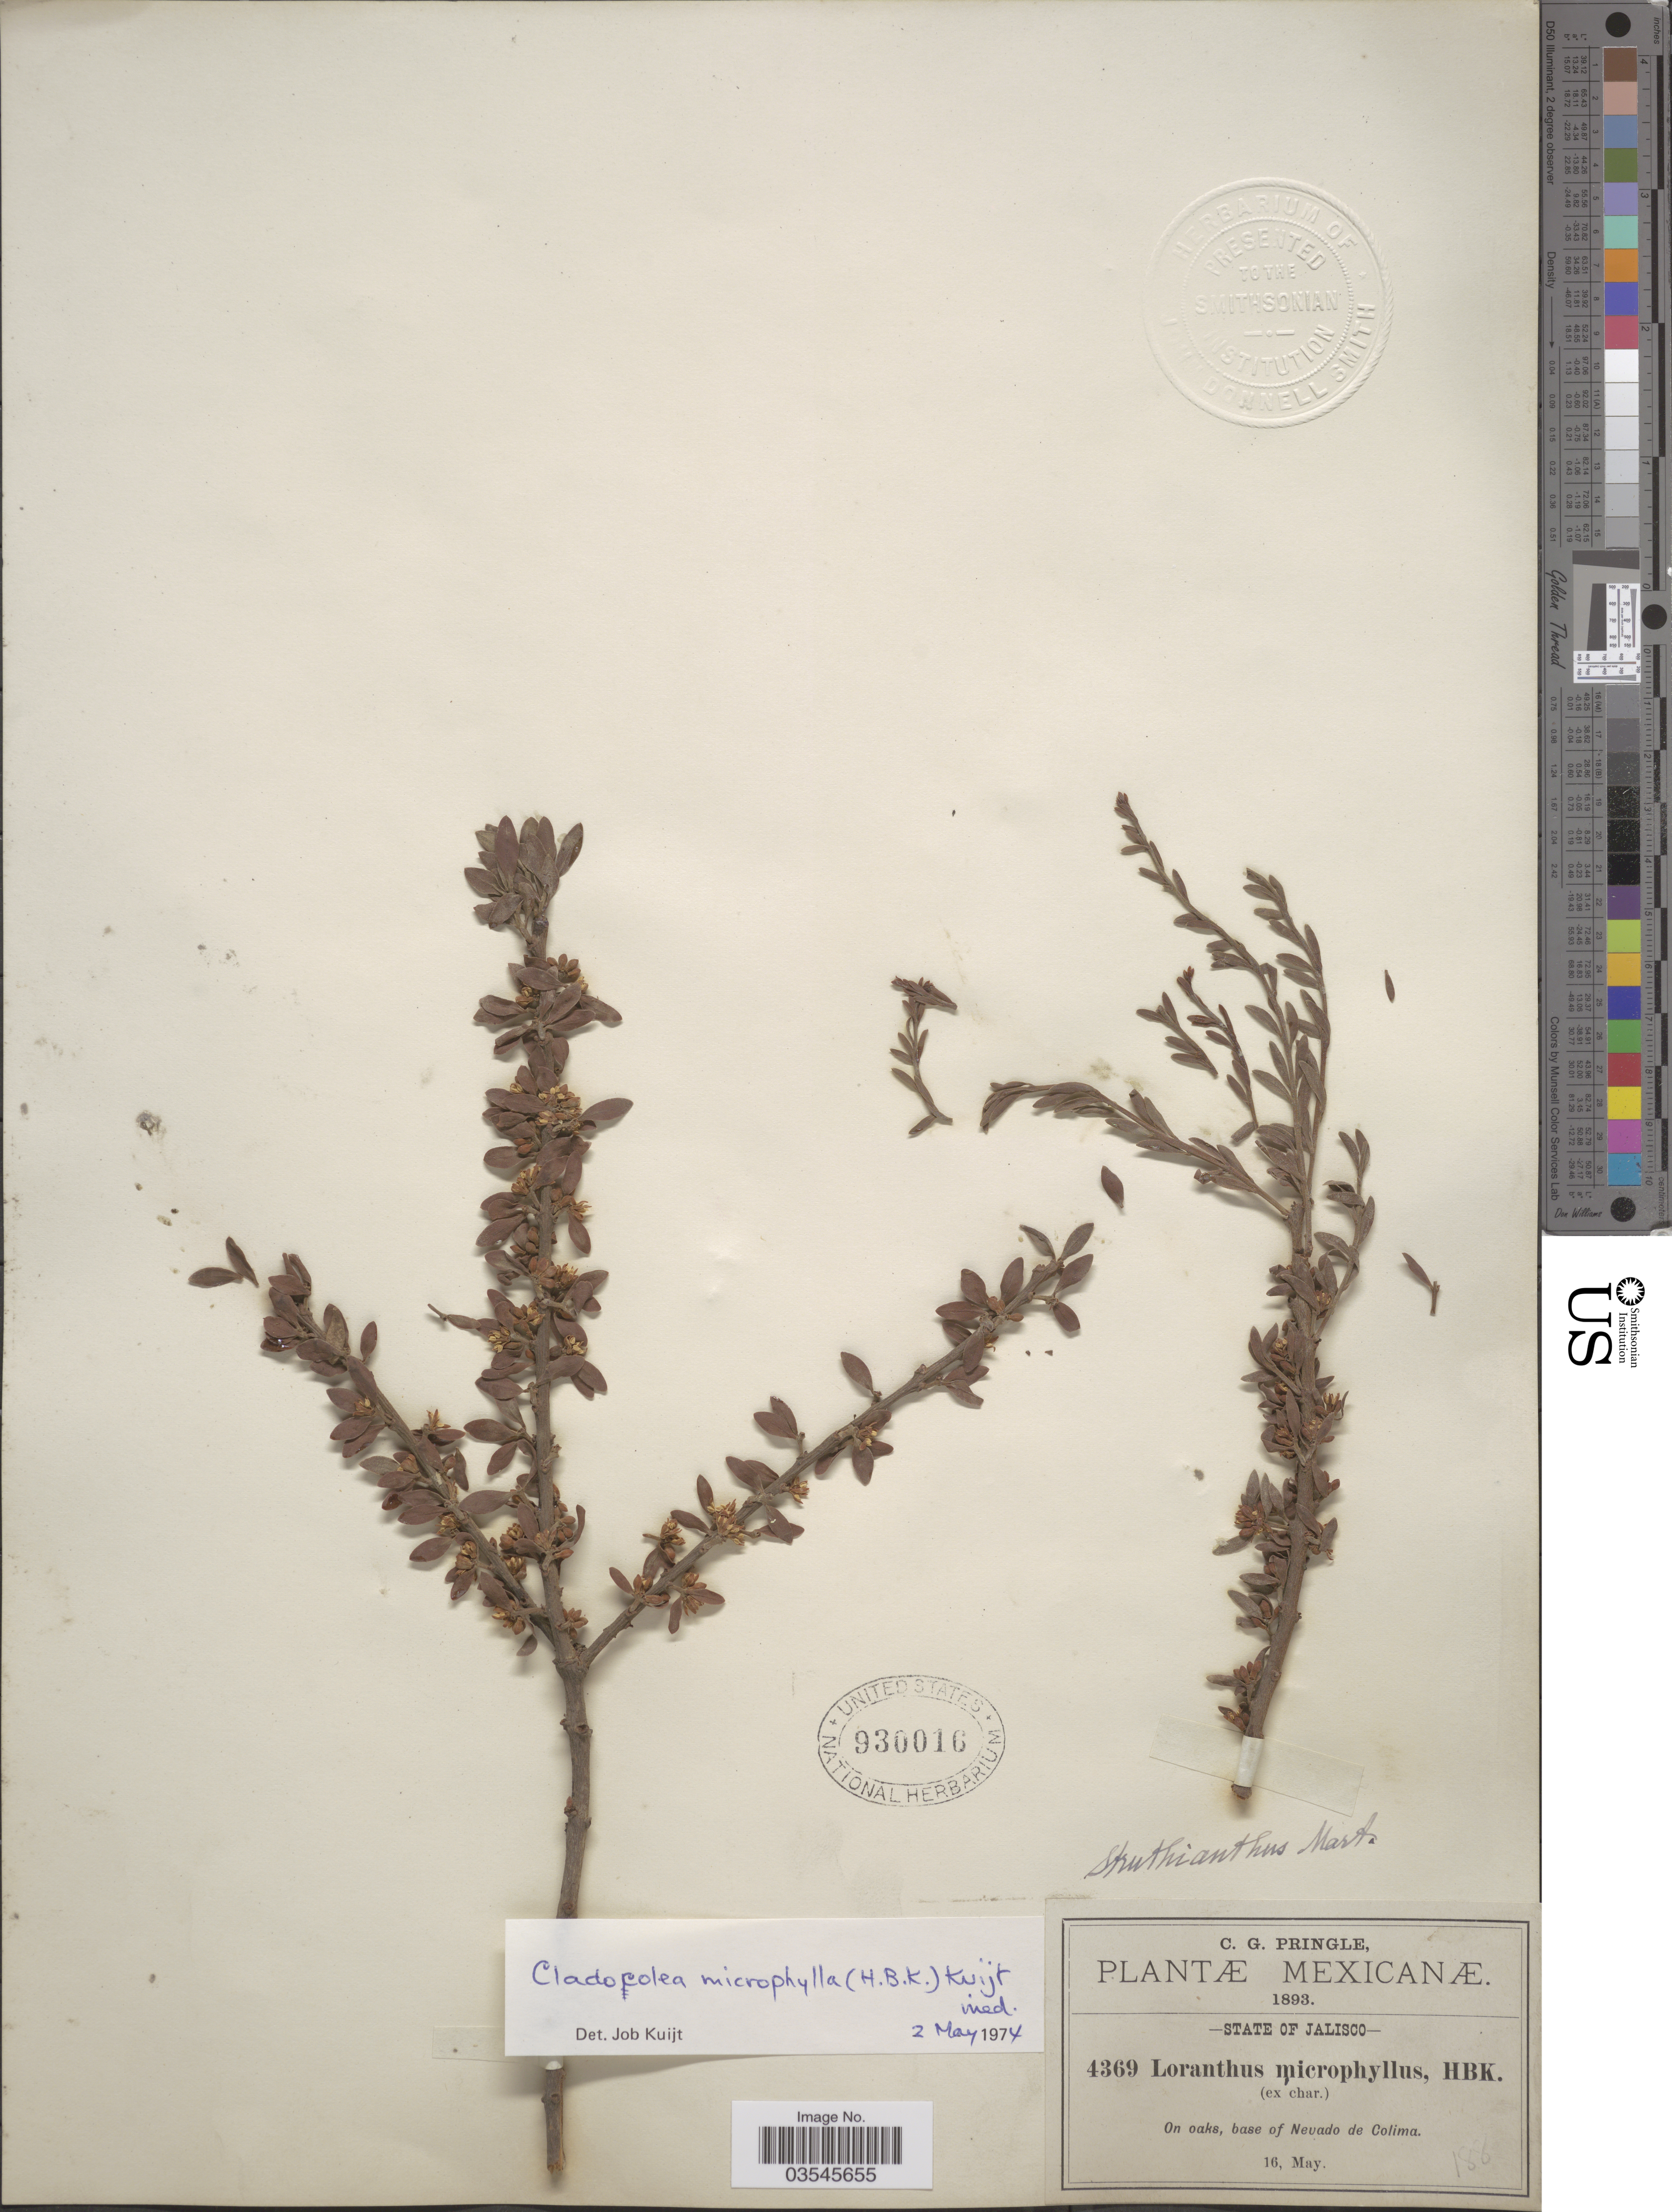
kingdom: Plantae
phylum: Tracheophyta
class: Magnoliopsida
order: Santalales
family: Loranthaceae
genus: Cladocolea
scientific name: Cladocolea microphylla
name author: (Kunth) Kuijt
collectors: C. G. Pringle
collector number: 4369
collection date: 1893-05-16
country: Mexico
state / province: Jalisco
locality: Base of Nevado de Colima.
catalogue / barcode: US 930016